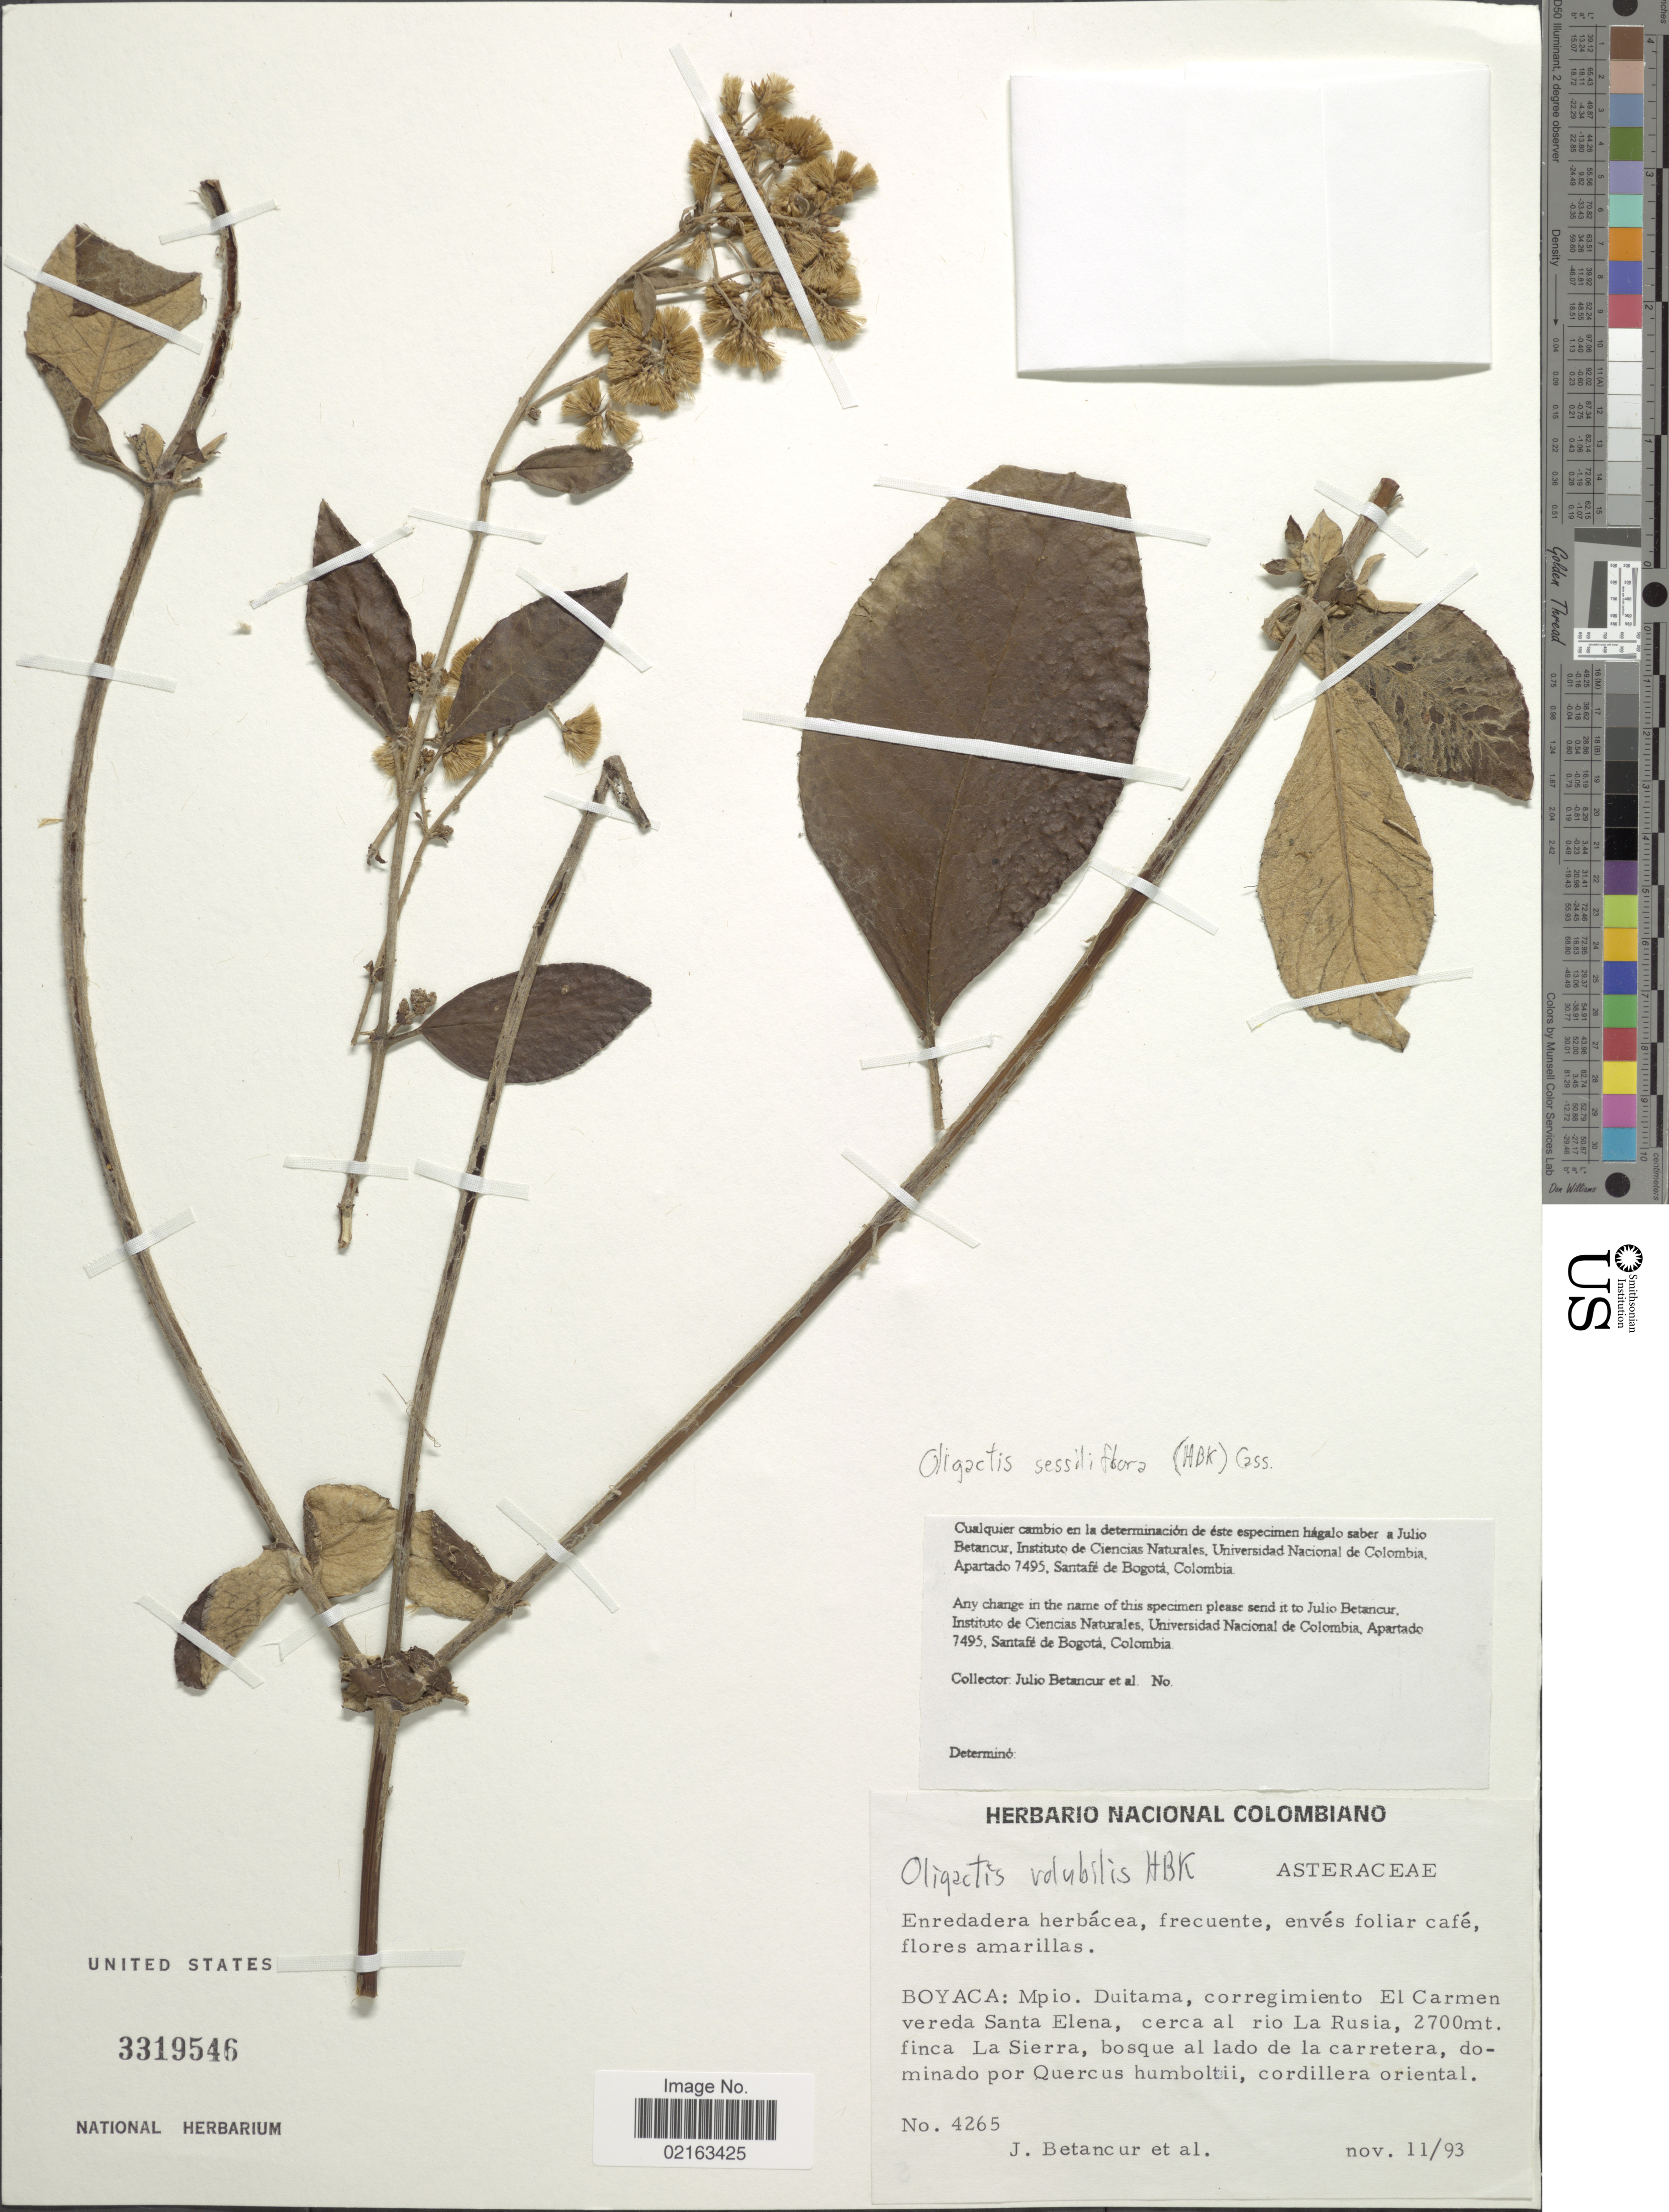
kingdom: Plantae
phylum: Tracheophyta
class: Magnoliopsida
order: Asterales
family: Asteraceae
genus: Oligactis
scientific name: Oligactis volubilis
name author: (Kunth) Cass.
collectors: J. Betancur & et al.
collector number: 4265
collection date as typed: Transcribed d/m/y: 11/11/93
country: Colombia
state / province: Boyacá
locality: Boyaca: Mpio. Duitama, corregimiento El Carmen vereda Santa Elena, cerca al rio La Rusia, finca La Sierra, bosque al lado de la carretera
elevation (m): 2700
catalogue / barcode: US 3319546